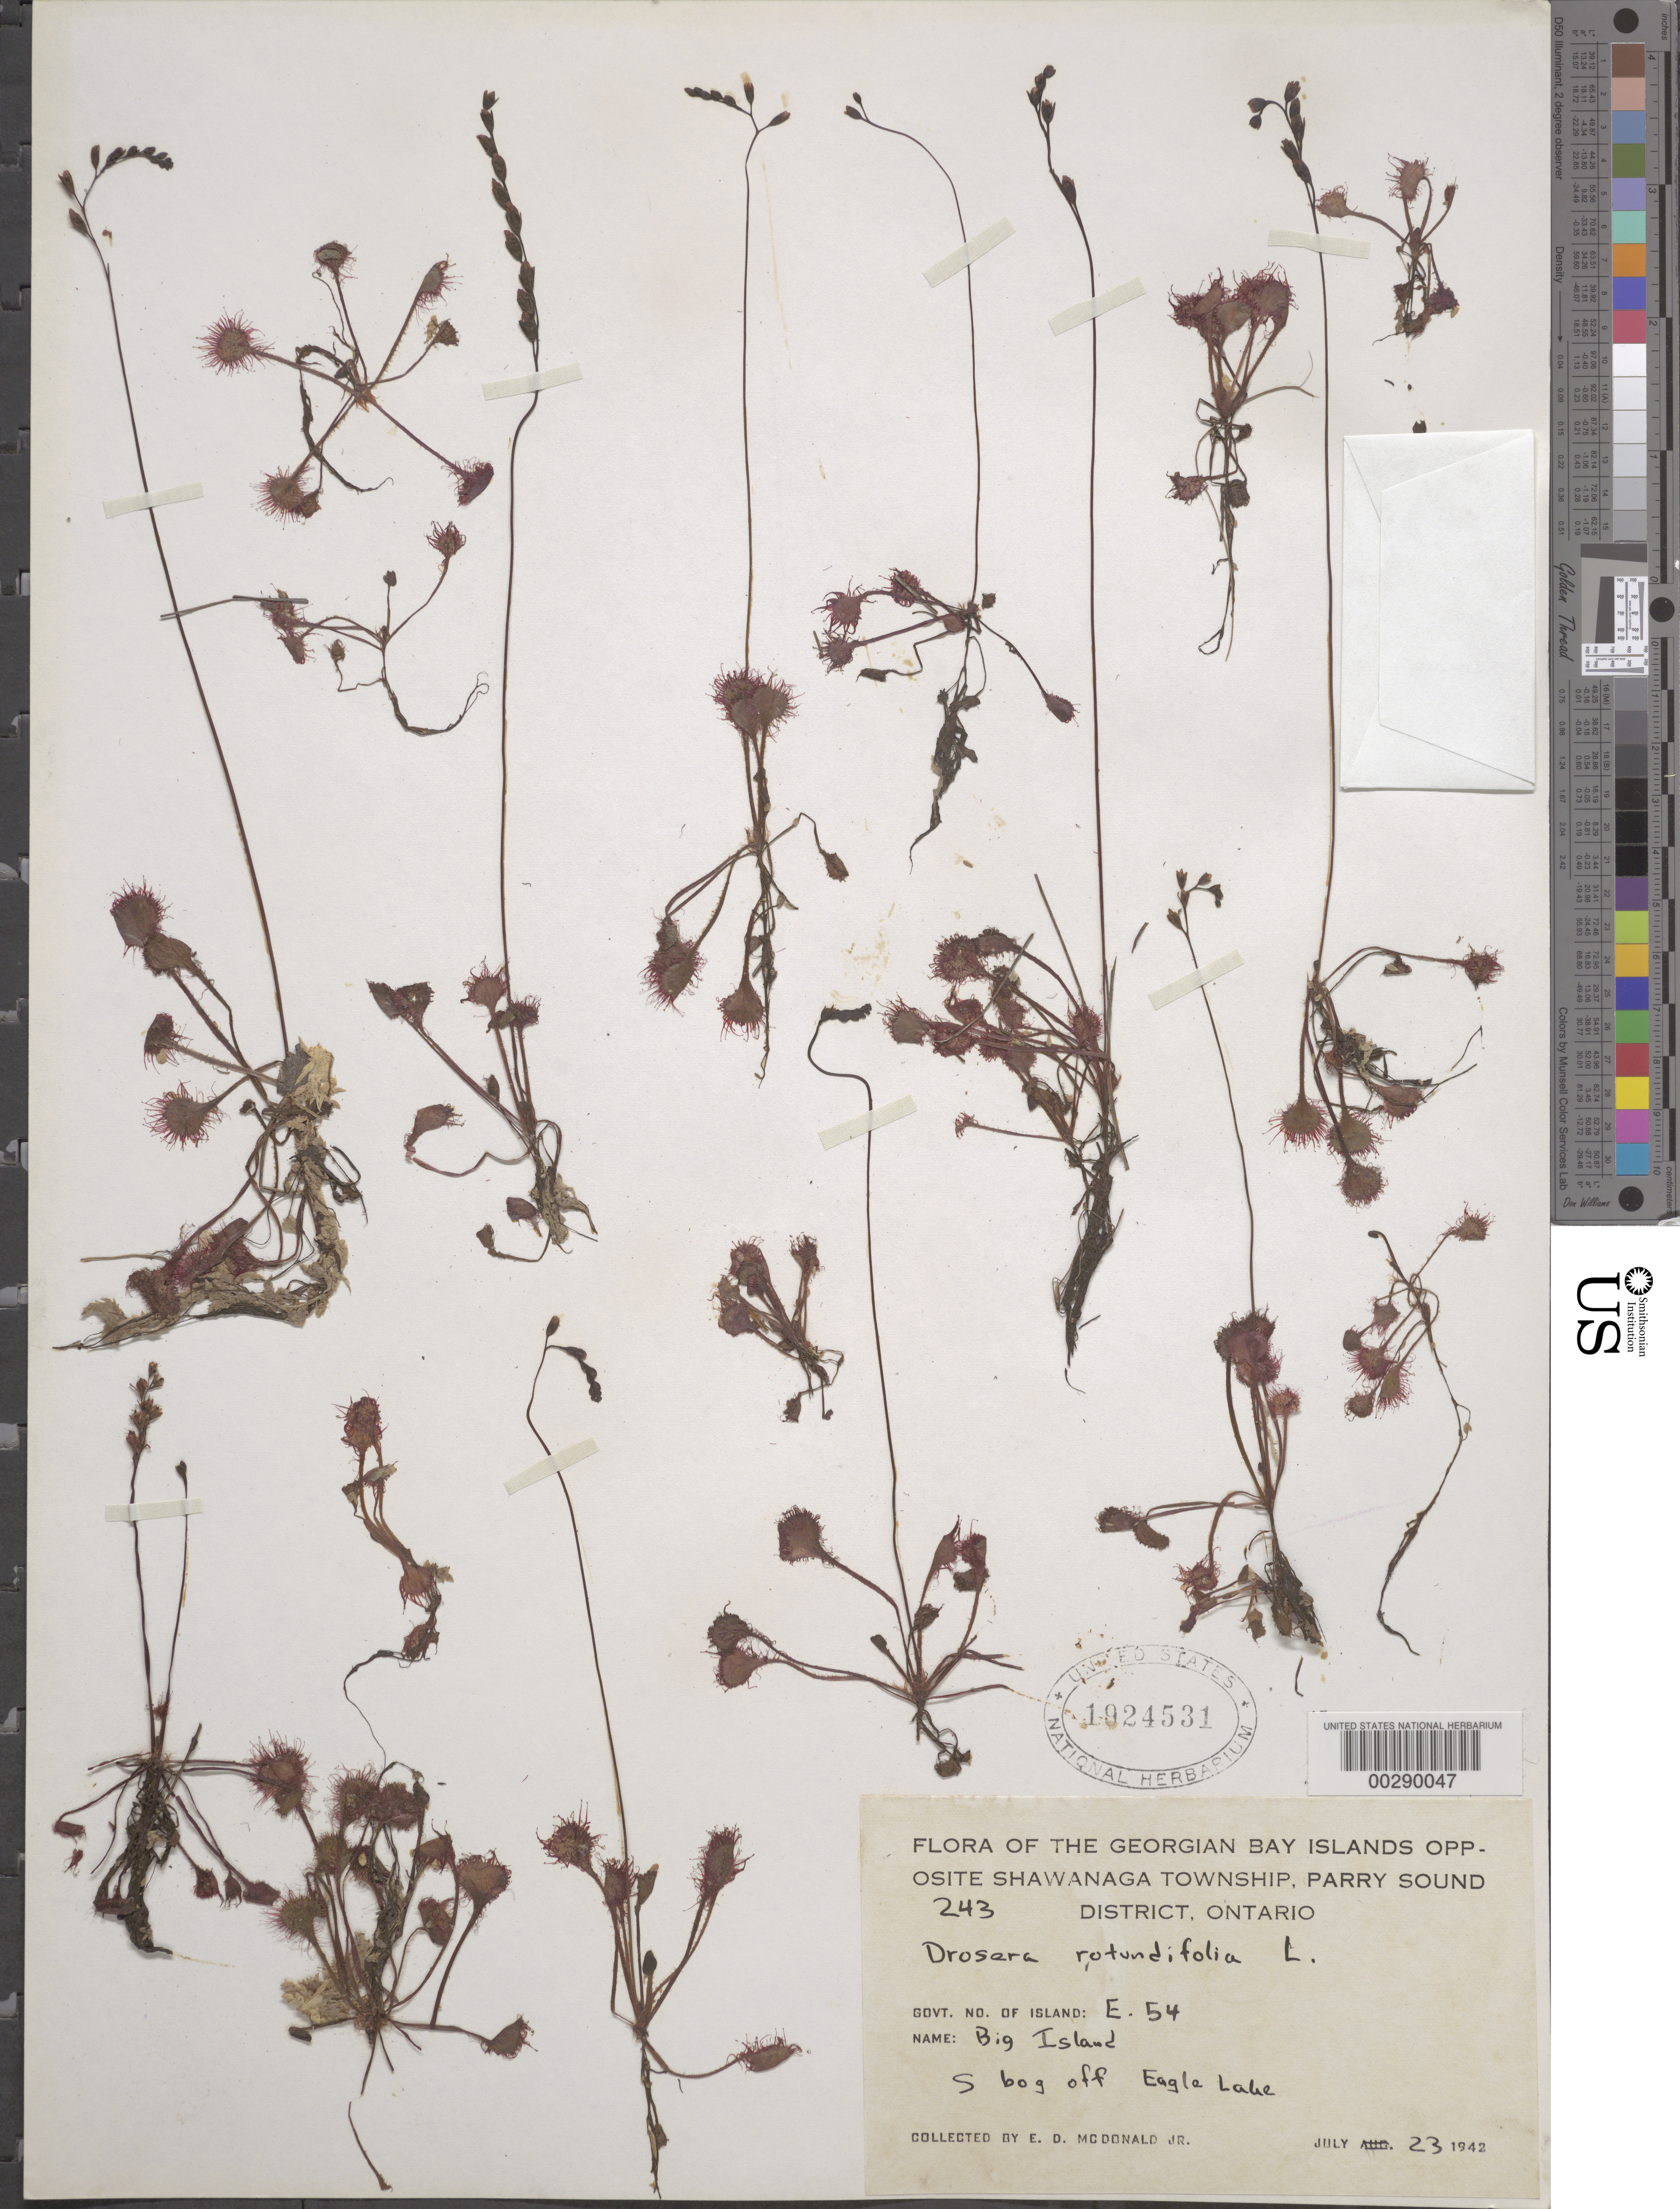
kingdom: Plantae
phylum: Tracheophyta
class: Magnoliopsida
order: Caryophyllales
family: Droseraceae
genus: Drosera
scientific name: Drosera rotundifolia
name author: L.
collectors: E. D. McDonald Jr.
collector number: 243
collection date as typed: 23 Jul 1942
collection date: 1942-07-23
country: Canada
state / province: Ontario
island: Big Island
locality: Shawanaga Township, S bog off Eagle Lake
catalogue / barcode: US 1924531